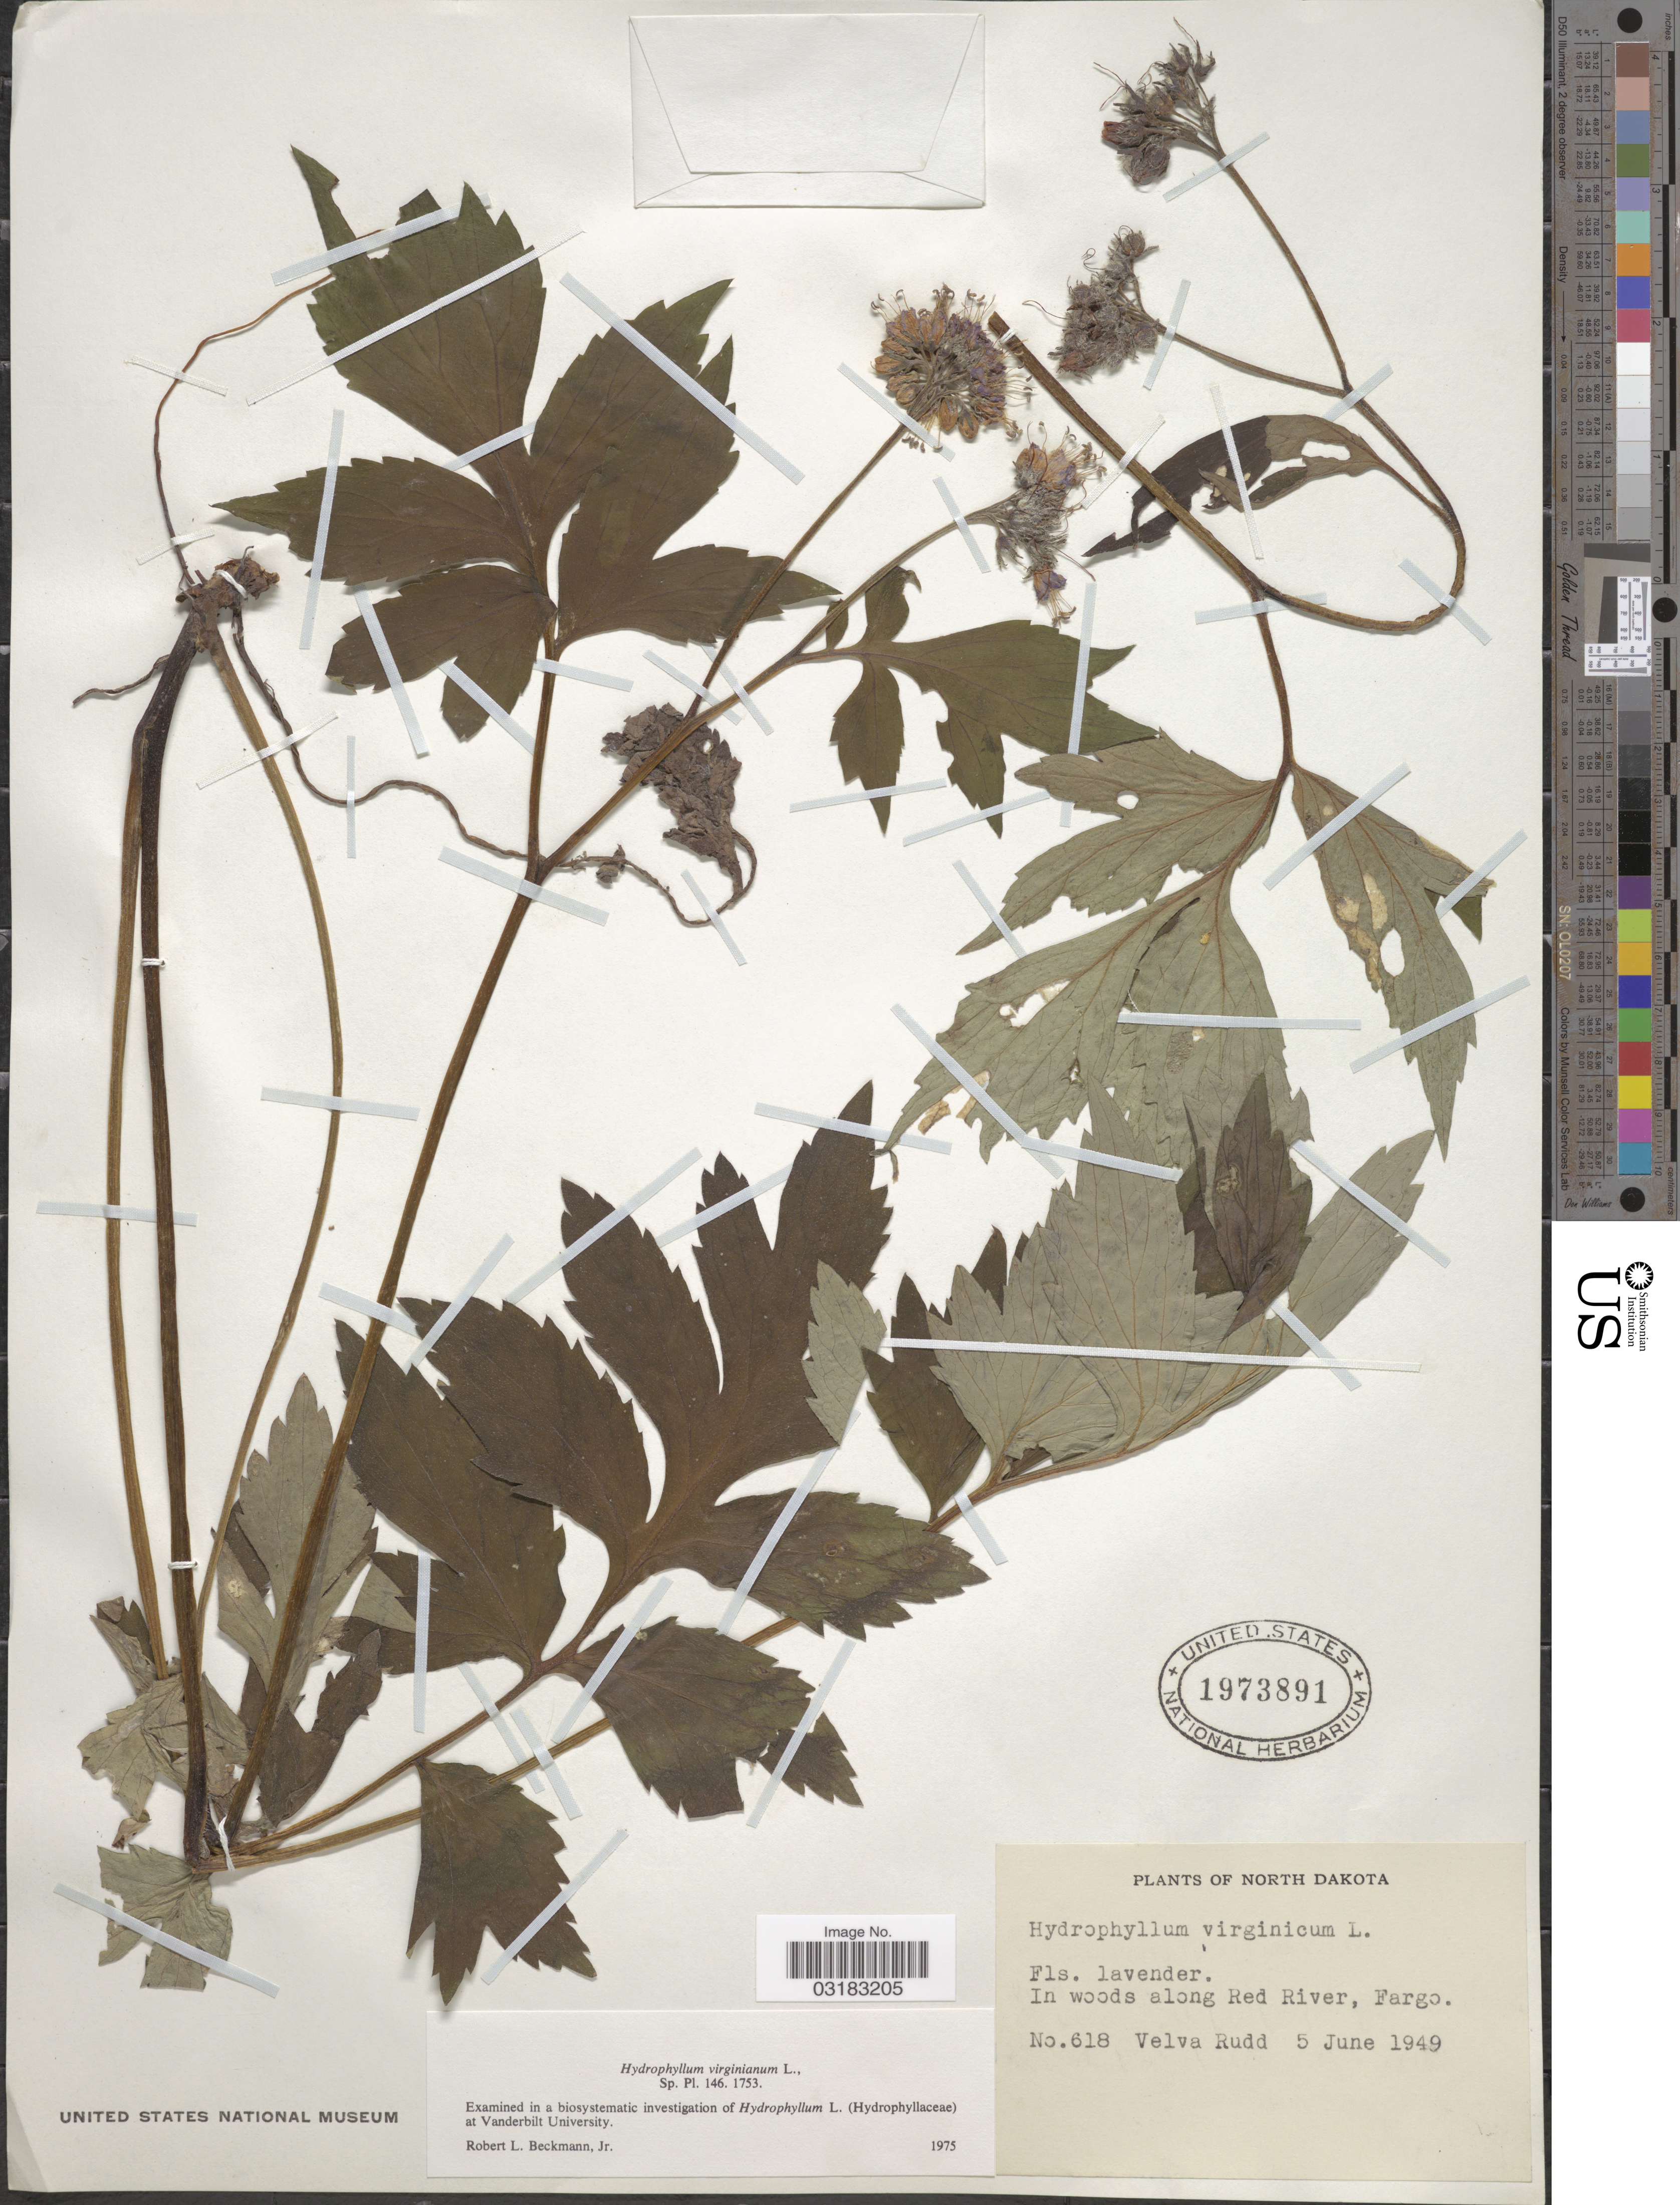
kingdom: Plantae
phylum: Tracheophyta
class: Magnoliopsida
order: Boraginales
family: Hydrophyllaceae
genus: Hydrophyllum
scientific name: Hydrophyllum virginianum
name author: L.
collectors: V. E. Rudd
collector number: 618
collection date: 1949-06-05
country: United States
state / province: North Dakota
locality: In woods along Red River, Fargo.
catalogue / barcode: US 1973891